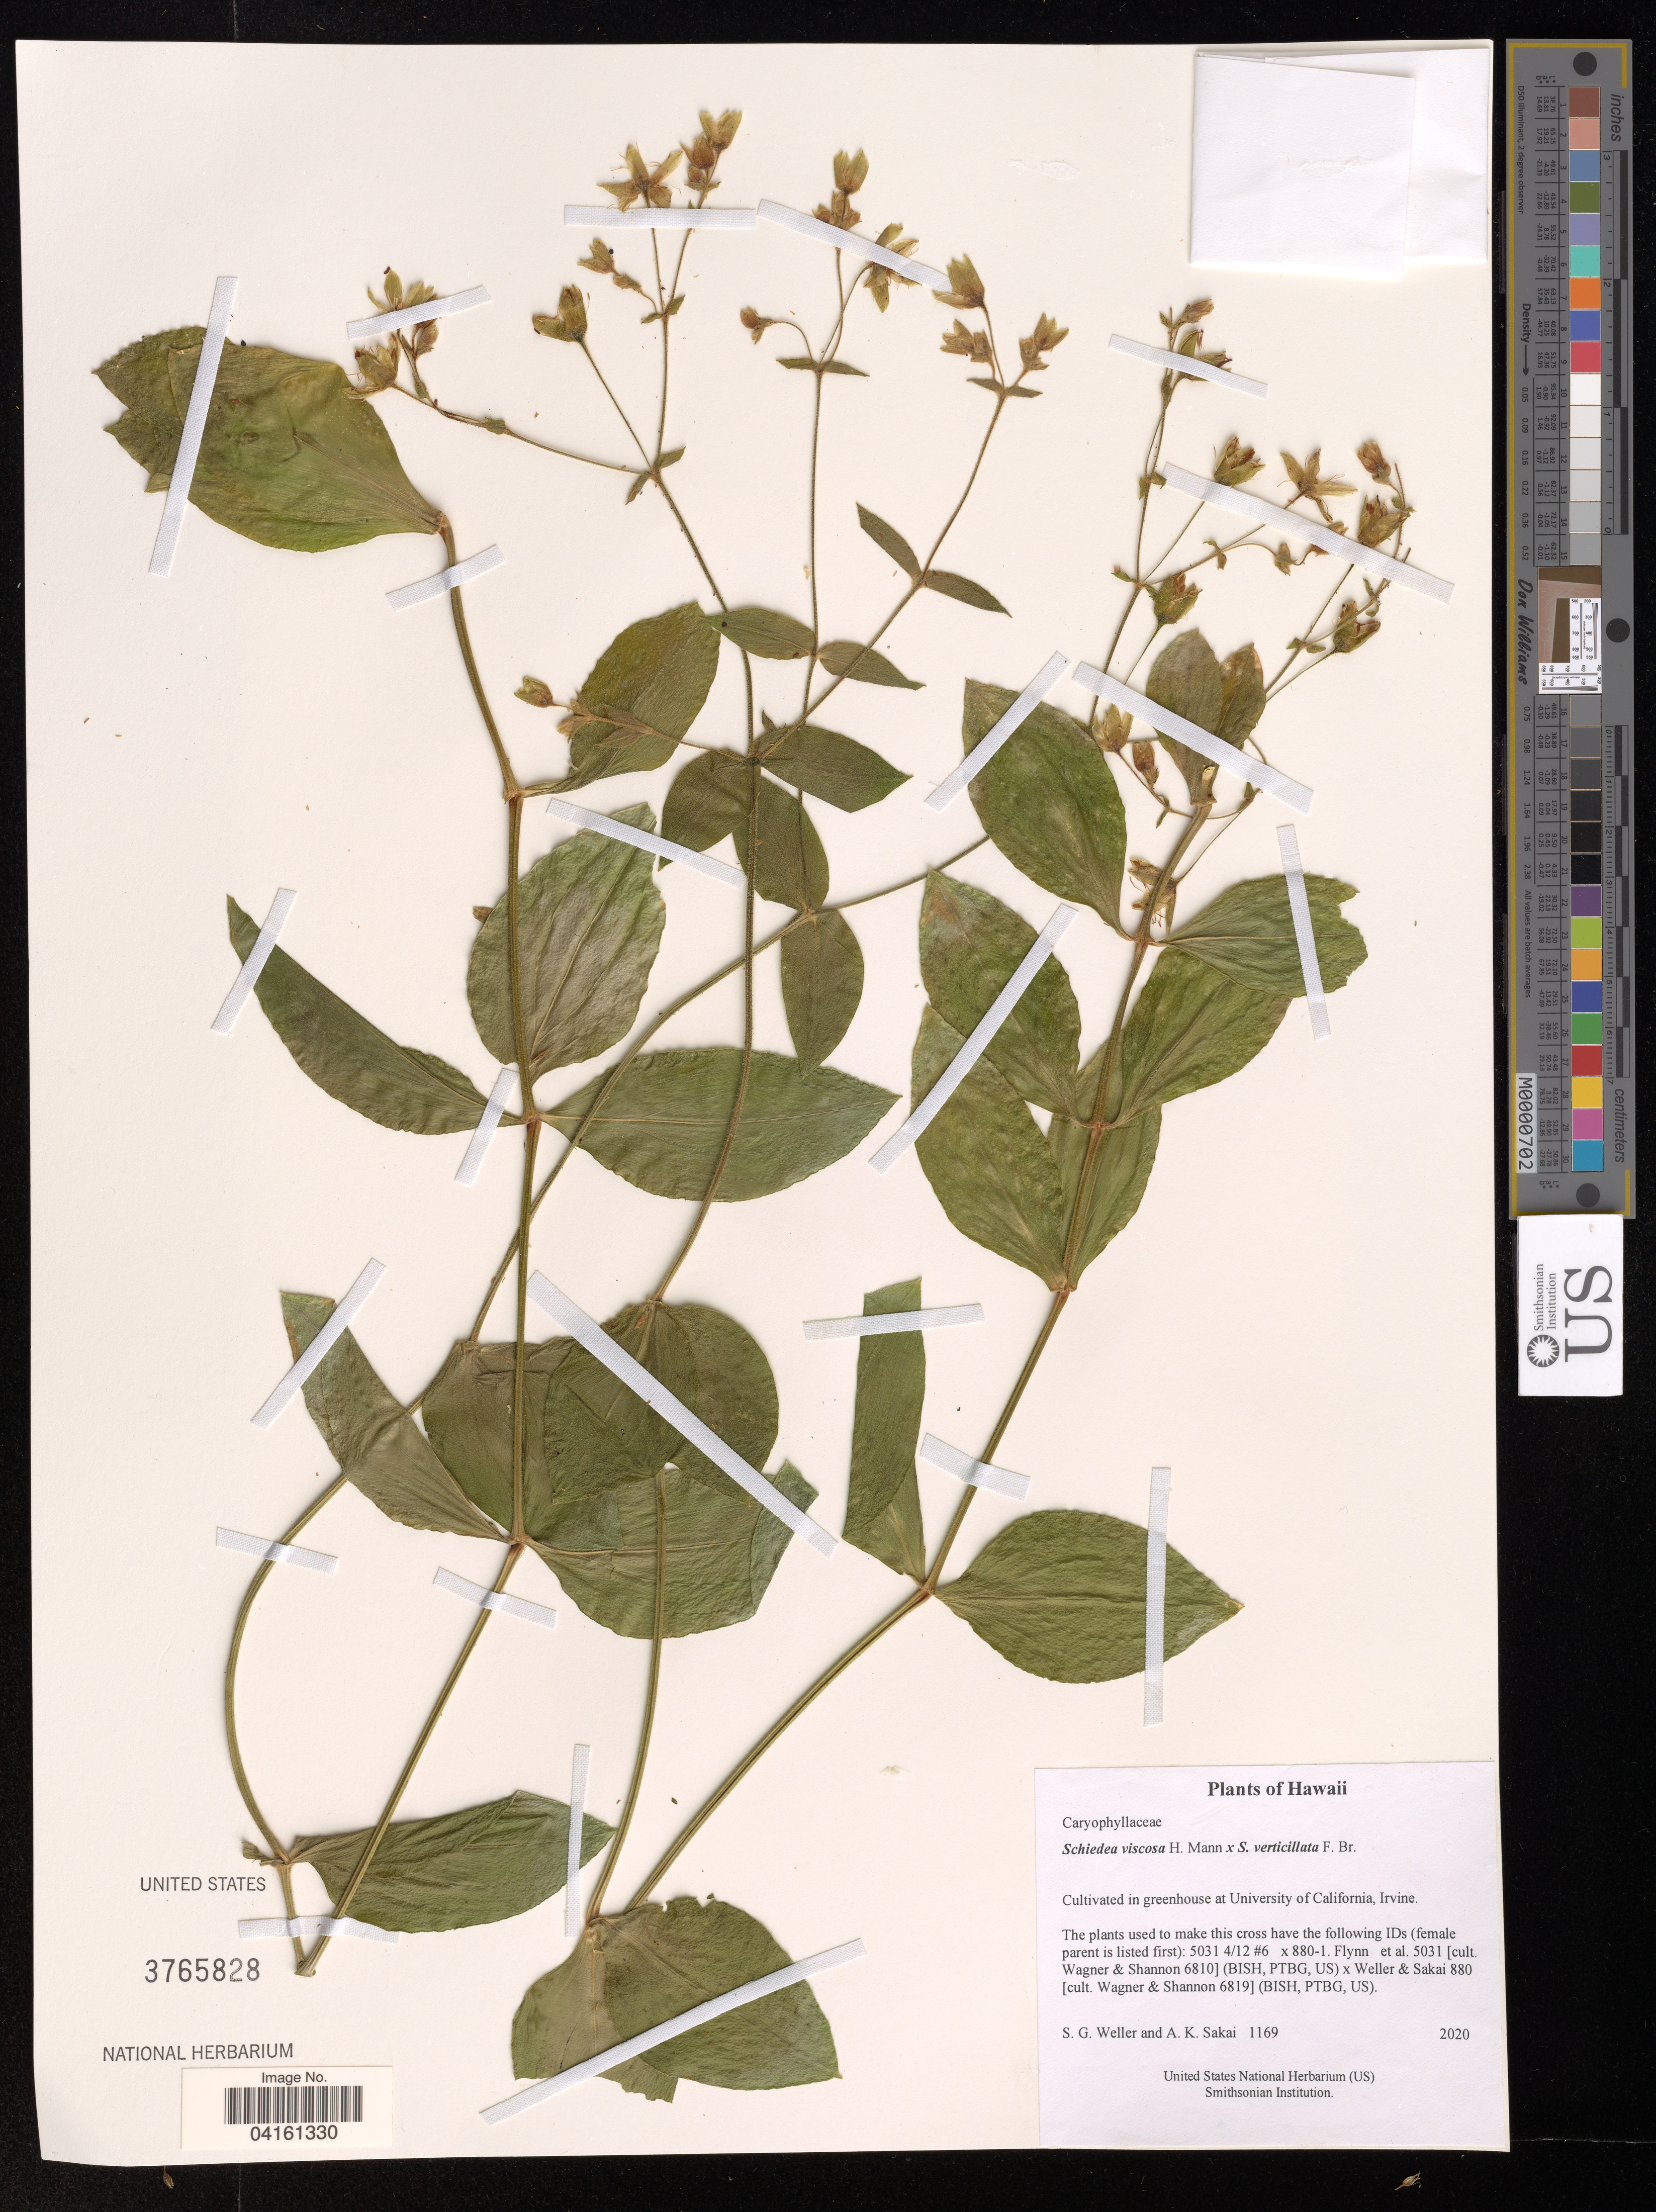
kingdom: Plantae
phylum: Tracheophyta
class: Magnoliopsida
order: Caryophyllales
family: Caryophyllaceae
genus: Schiedea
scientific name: Schiedea verticillata x S. viscosa H. Mann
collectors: S. G. Weller & A. Sakai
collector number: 1169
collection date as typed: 2020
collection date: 2020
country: United States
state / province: California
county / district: Orange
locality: Cultivated in greenhouse at University of California, Irvine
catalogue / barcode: US 3765828